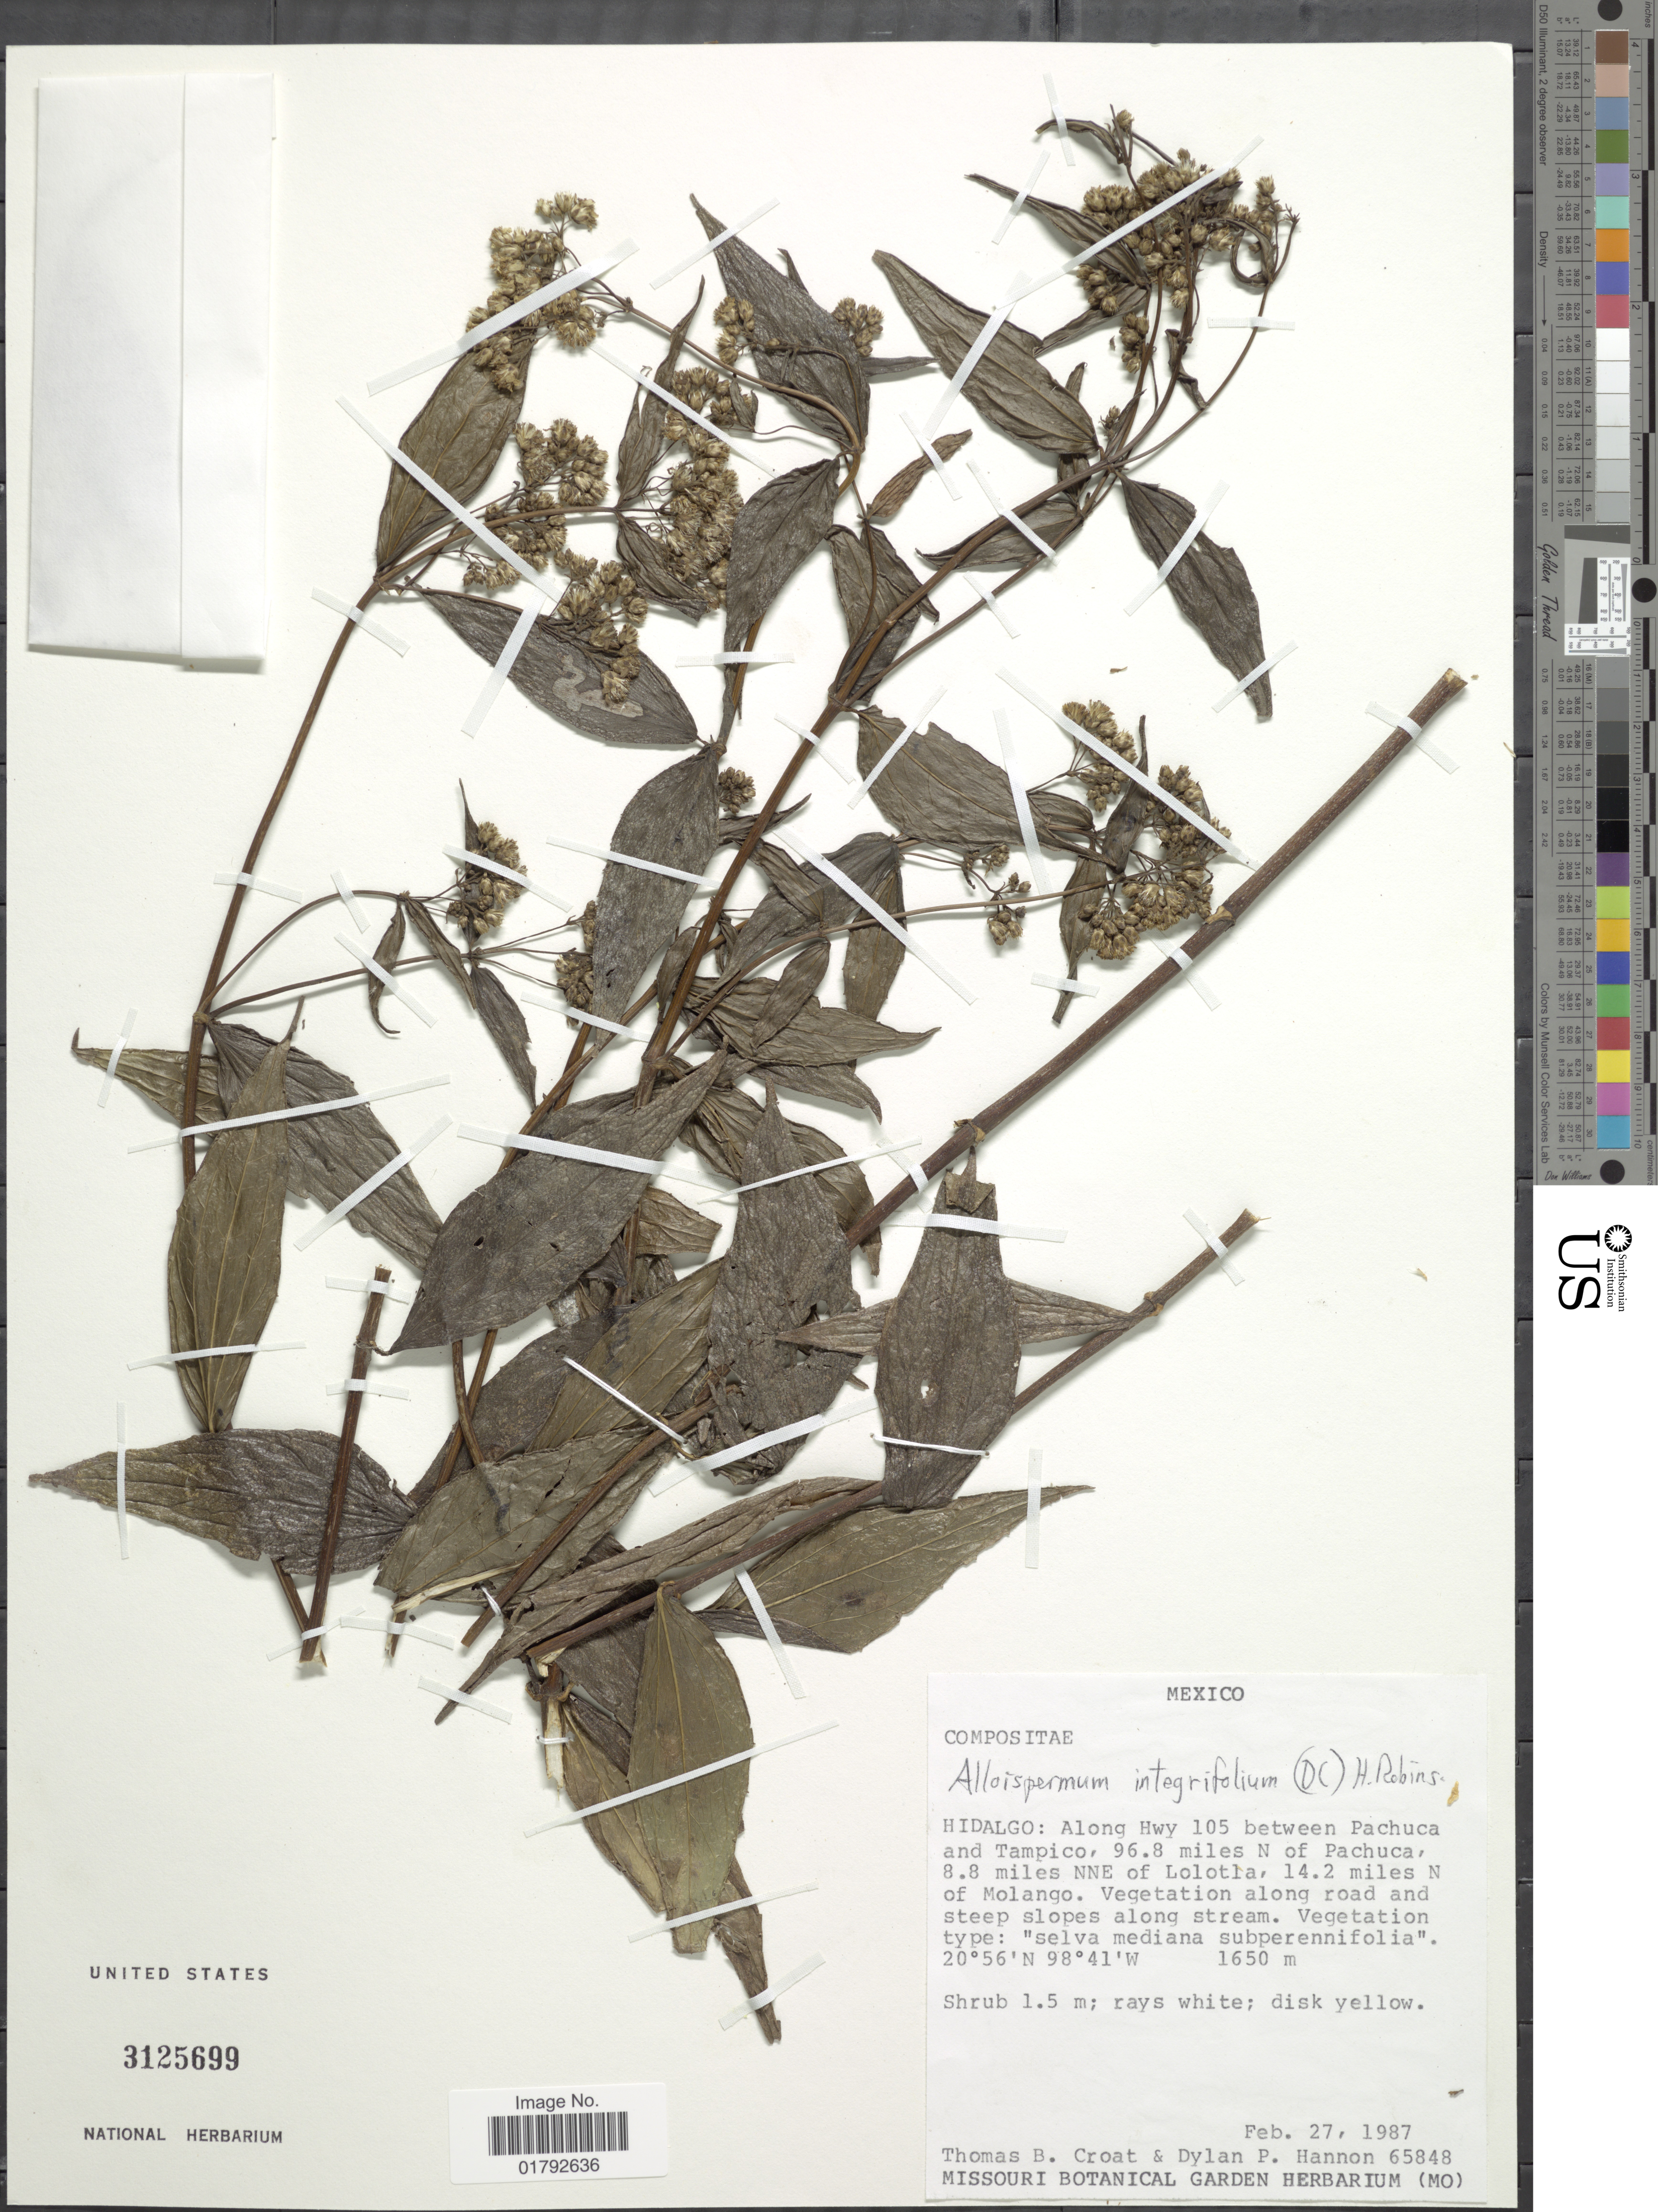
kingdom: Plantae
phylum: Tracheophyta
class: Magnoliopsida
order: Asterales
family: Asteraceae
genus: Alloispermum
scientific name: Alloispermum integrifolium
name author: (DC.) H. Rob.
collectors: T. B. Croat & D. Hannon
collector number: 65848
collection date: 1987-02-27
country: Mexico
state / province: Hidalgo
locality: Hidalgo: along Hwy 105 between Pachuca and Tampico, 96.8 miles N of Pachuca. 8.8 miles NNE of Lolotla, 14.2 miles N of Molango.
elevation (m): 1650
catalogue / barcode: US 3125699